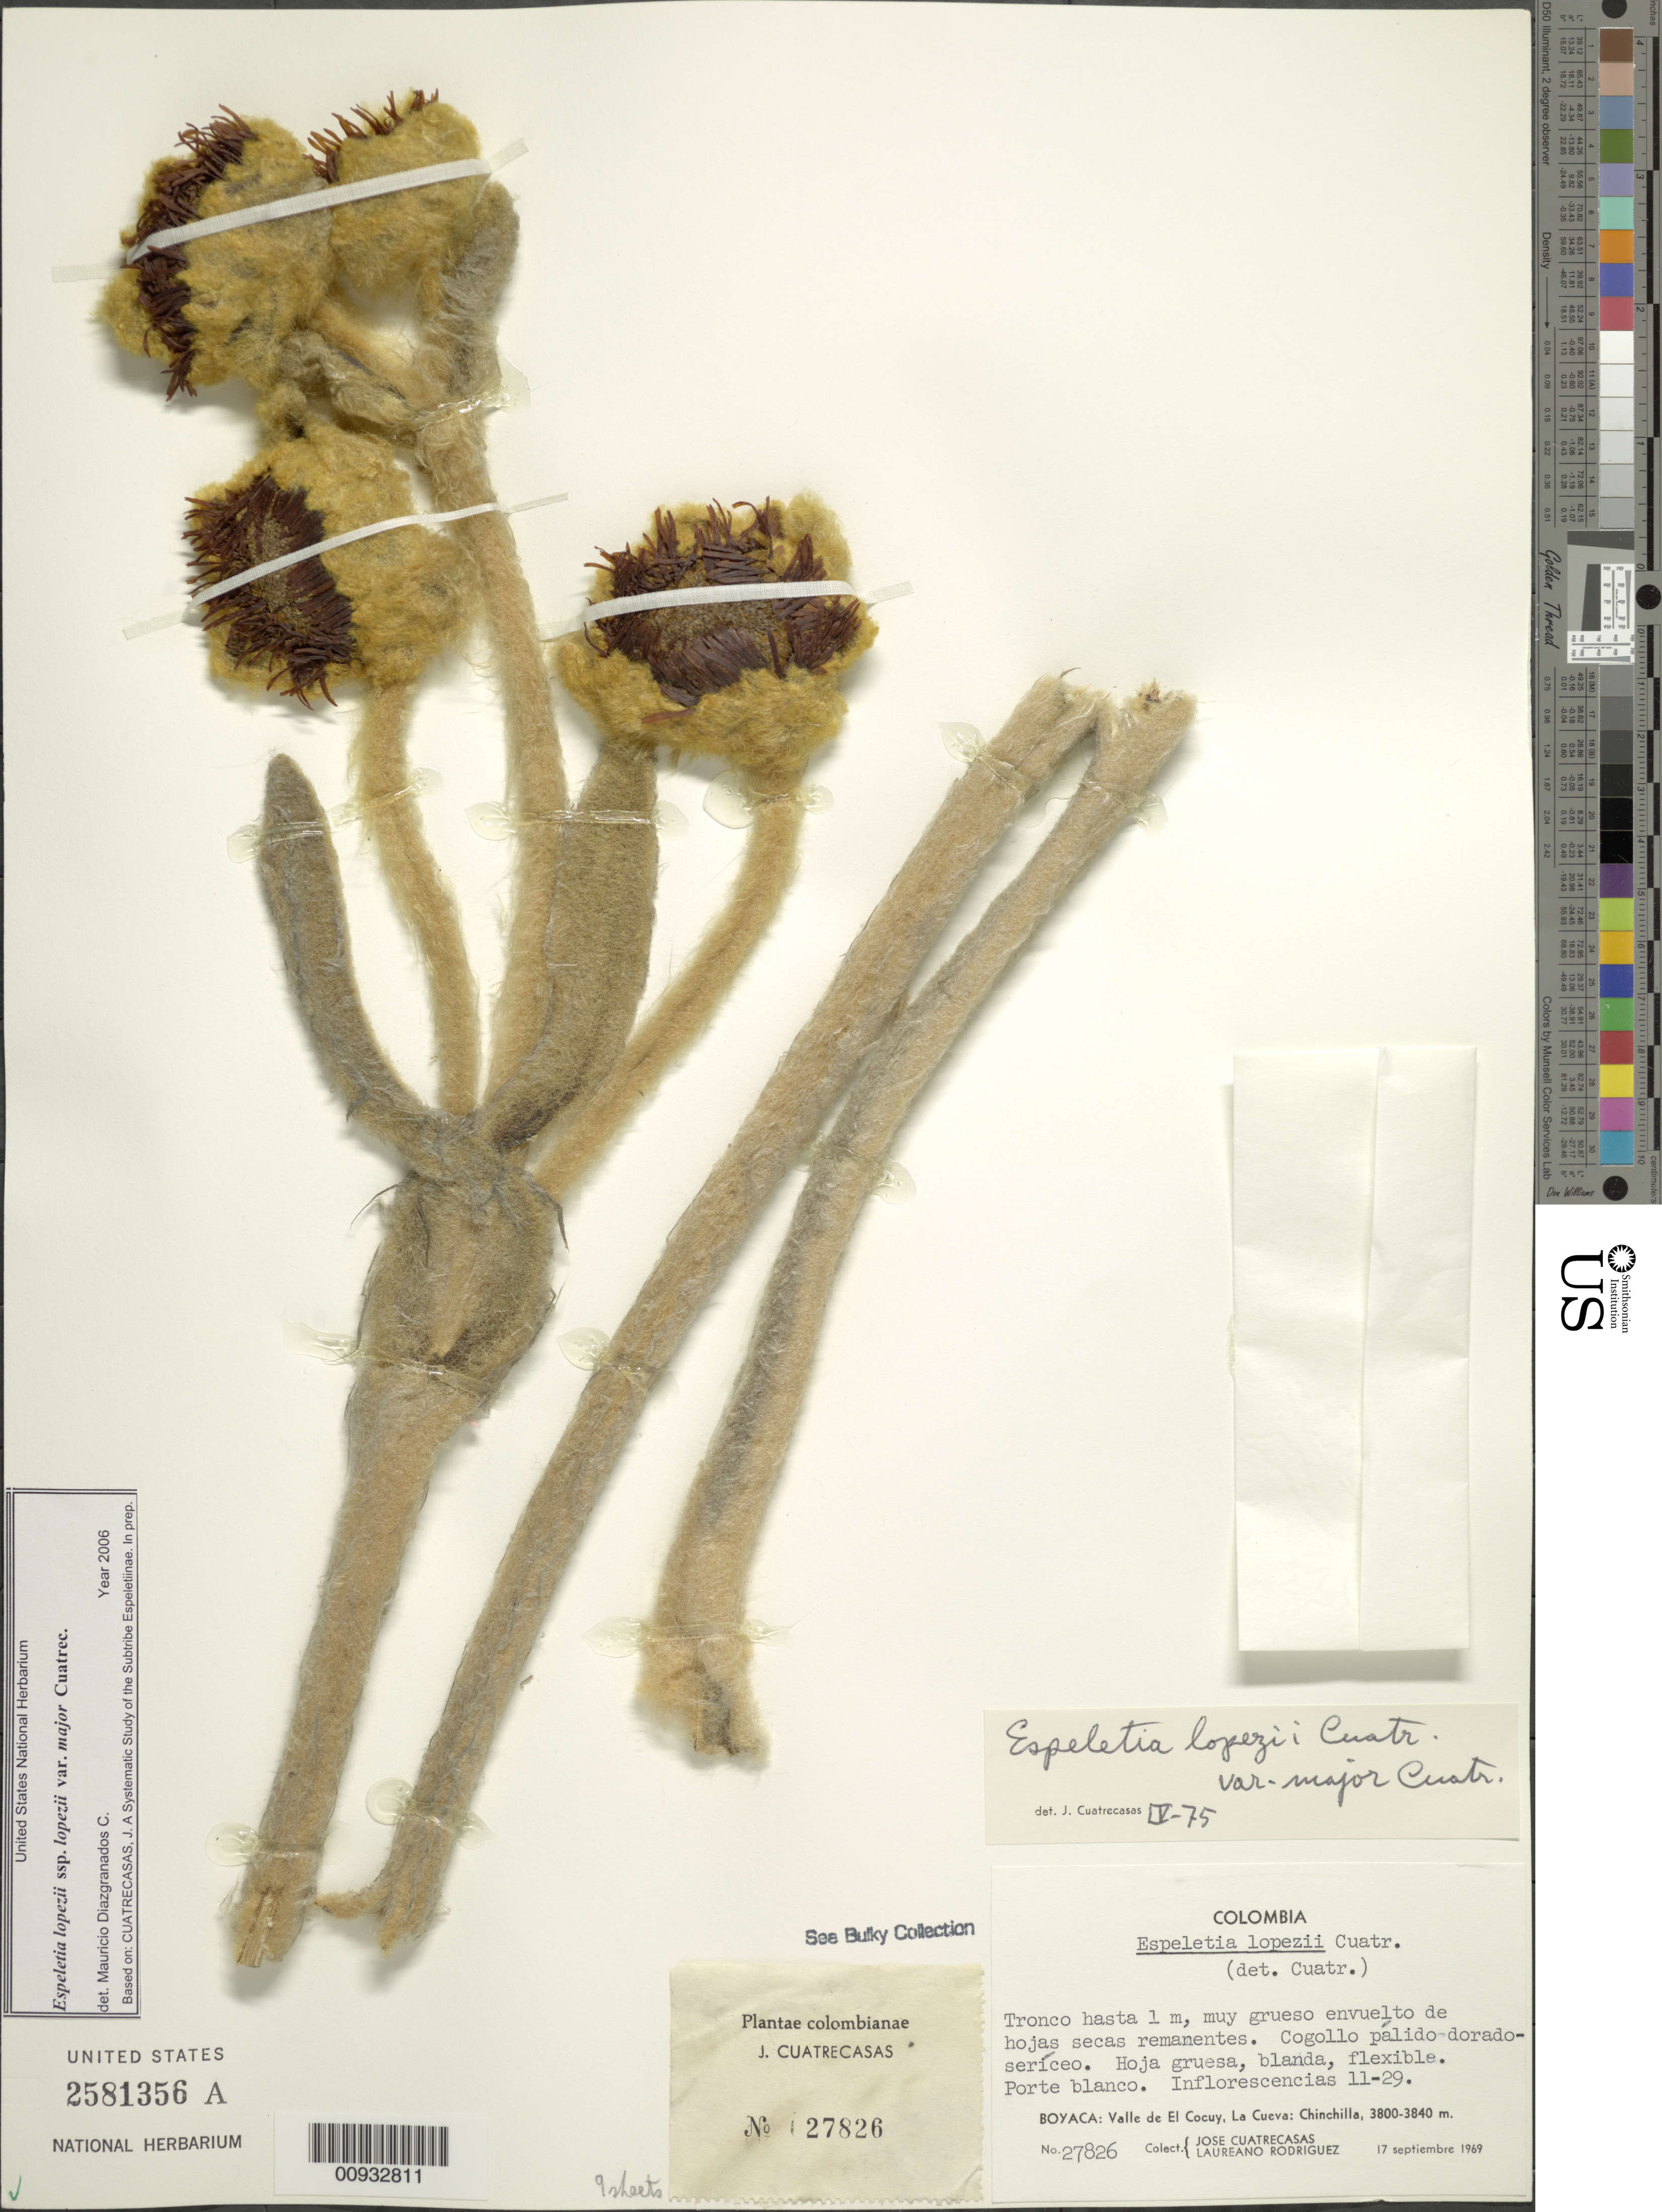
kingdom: Plantae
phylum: Tracheophyta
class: Magnoliopsida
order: Asterales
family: Asteraceae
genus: Espeletia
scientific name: Espeletia lopezii var. major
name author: Cuatrec.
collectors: J. Cuatrecasas & L. Rodriguez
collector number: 27826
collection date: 1969-09-17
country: Colombia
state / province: Boyacá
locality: Valle de El Cocuy, La Cueva: Chinchilla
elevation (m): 3800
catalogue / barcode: US 2581356A